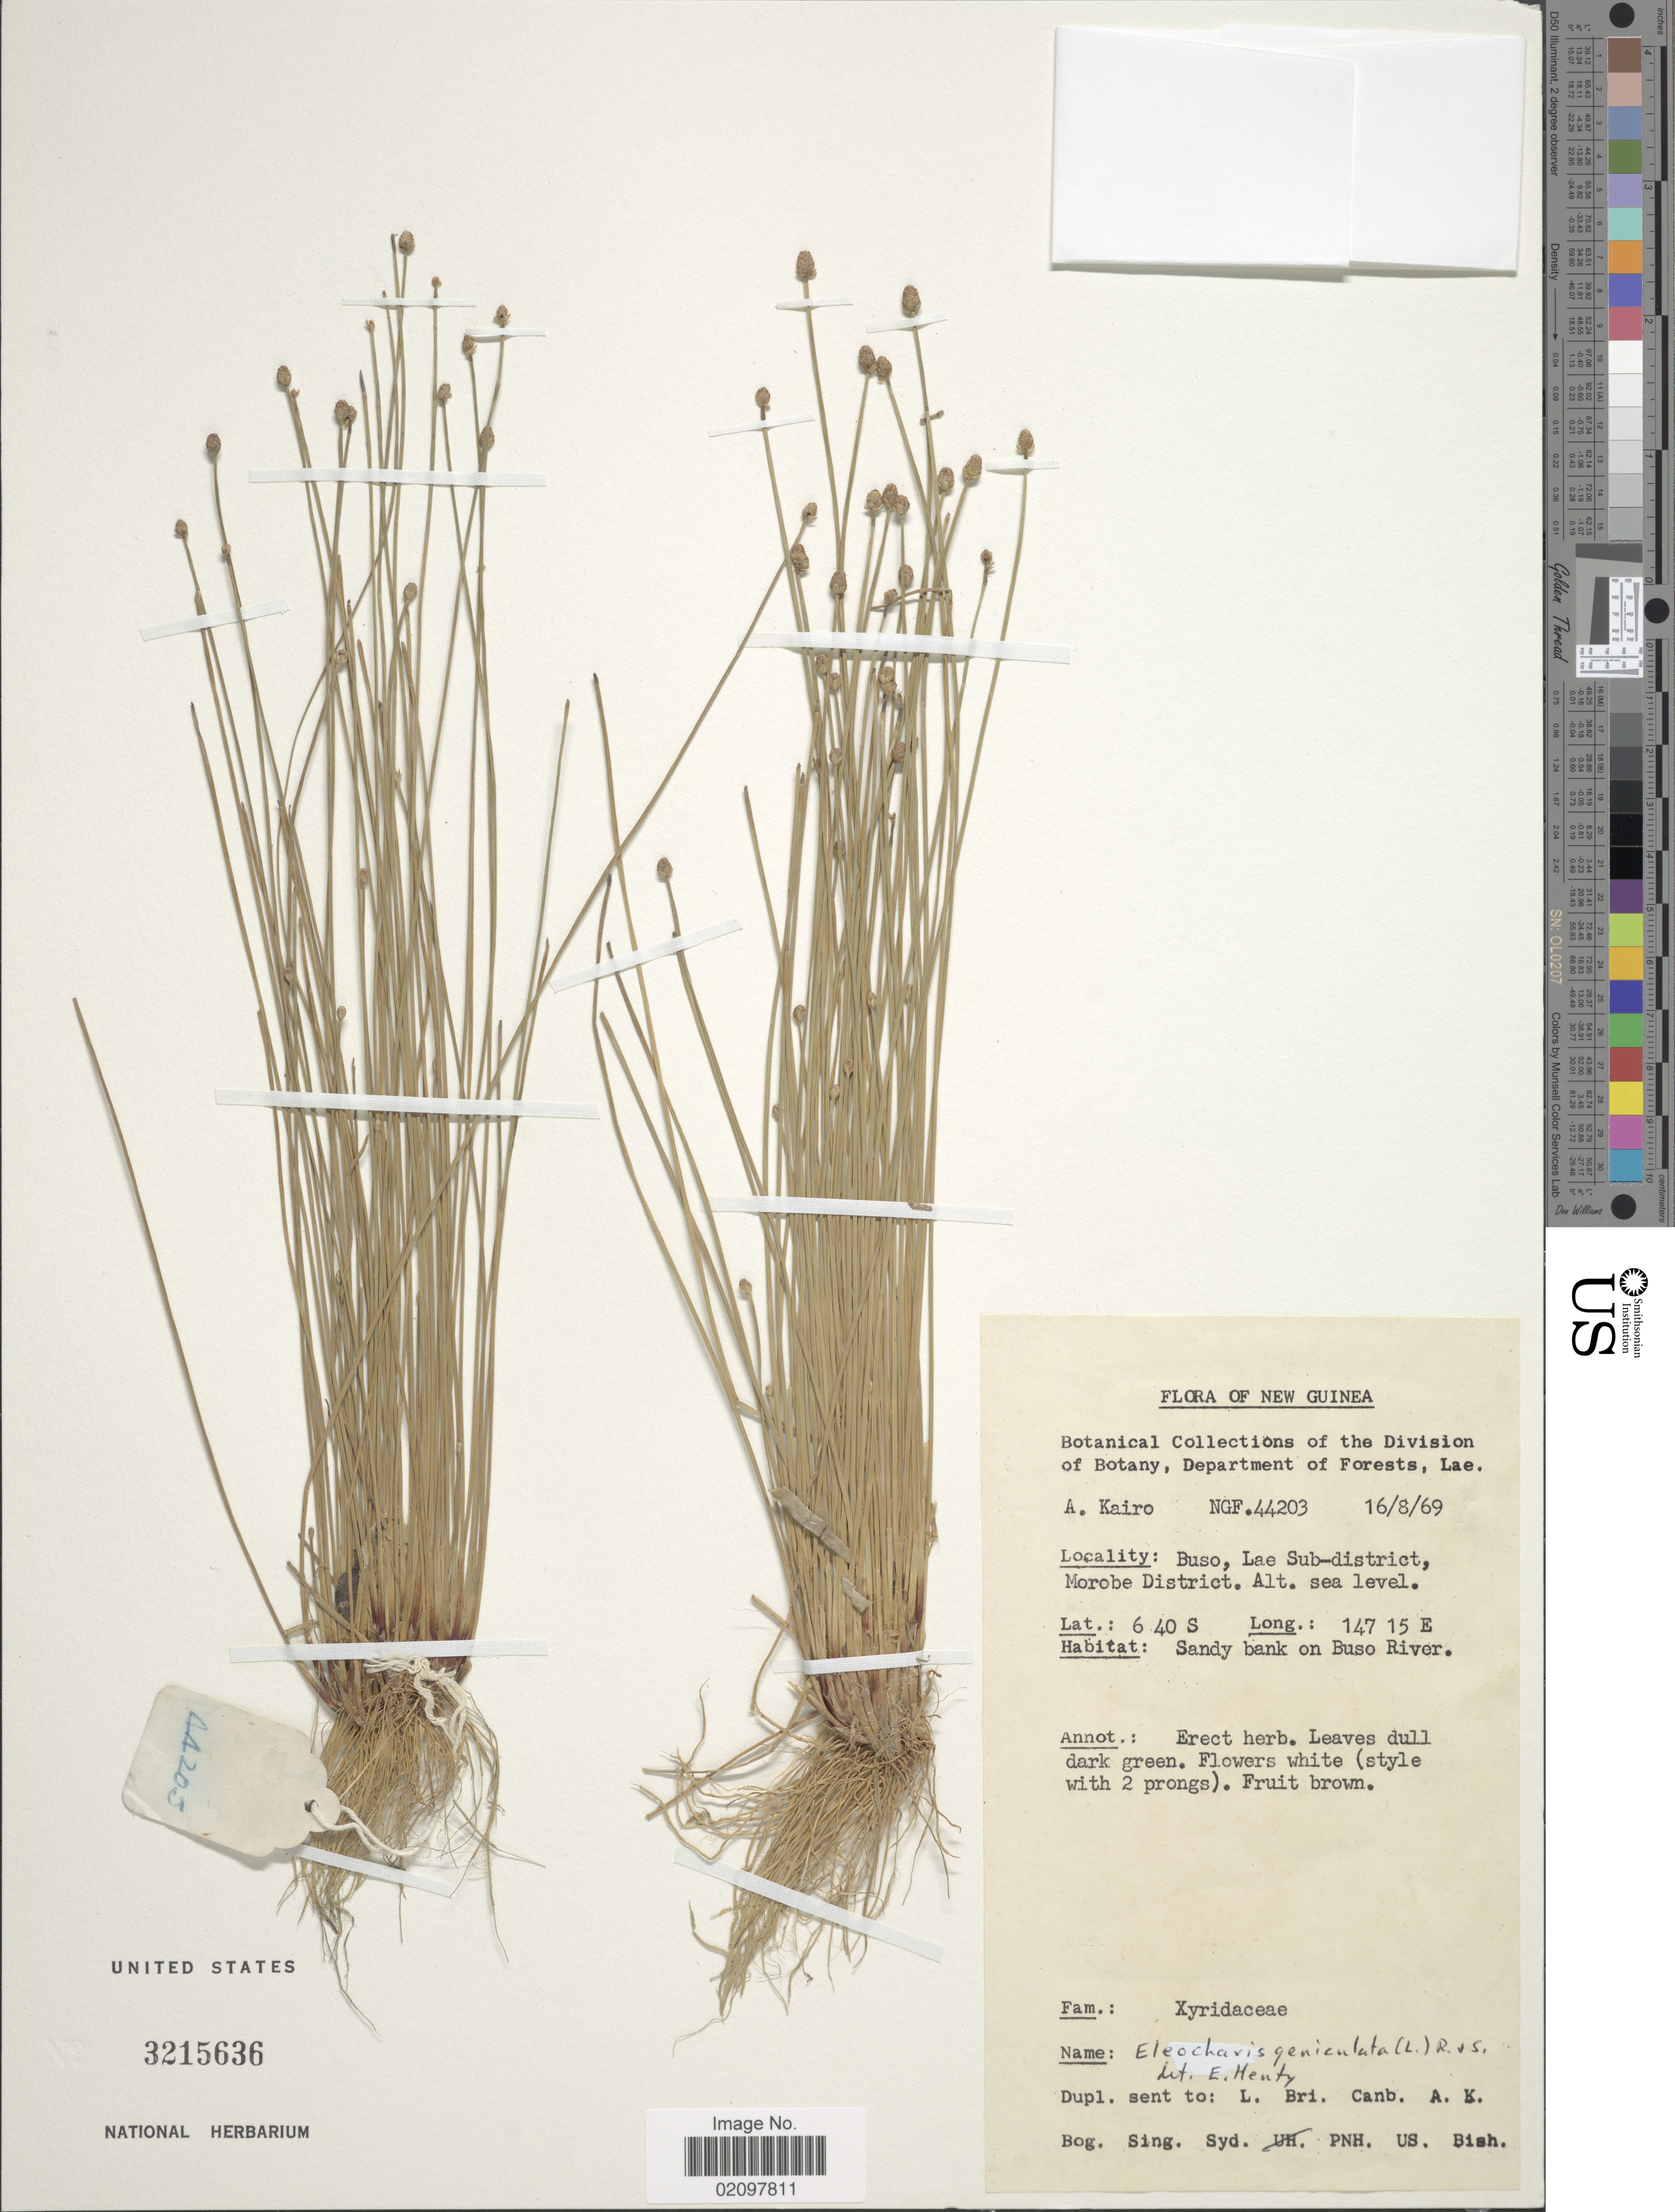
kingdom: Plantae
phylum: Tracheophyta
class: Liliopsida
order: Poales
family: Cyperaceae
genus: Eleocharis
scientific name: Eleocharis geniculata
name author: (L.) Roem. & Schult.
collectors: A. Kairo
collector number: NGF44203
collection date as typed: Transcribed d/m/y: 16/8/69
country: Papua New Guinea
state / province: Morobe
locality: New Guinea. Buso, Lae Sub-District, Morobe District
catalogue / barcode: US 3215636